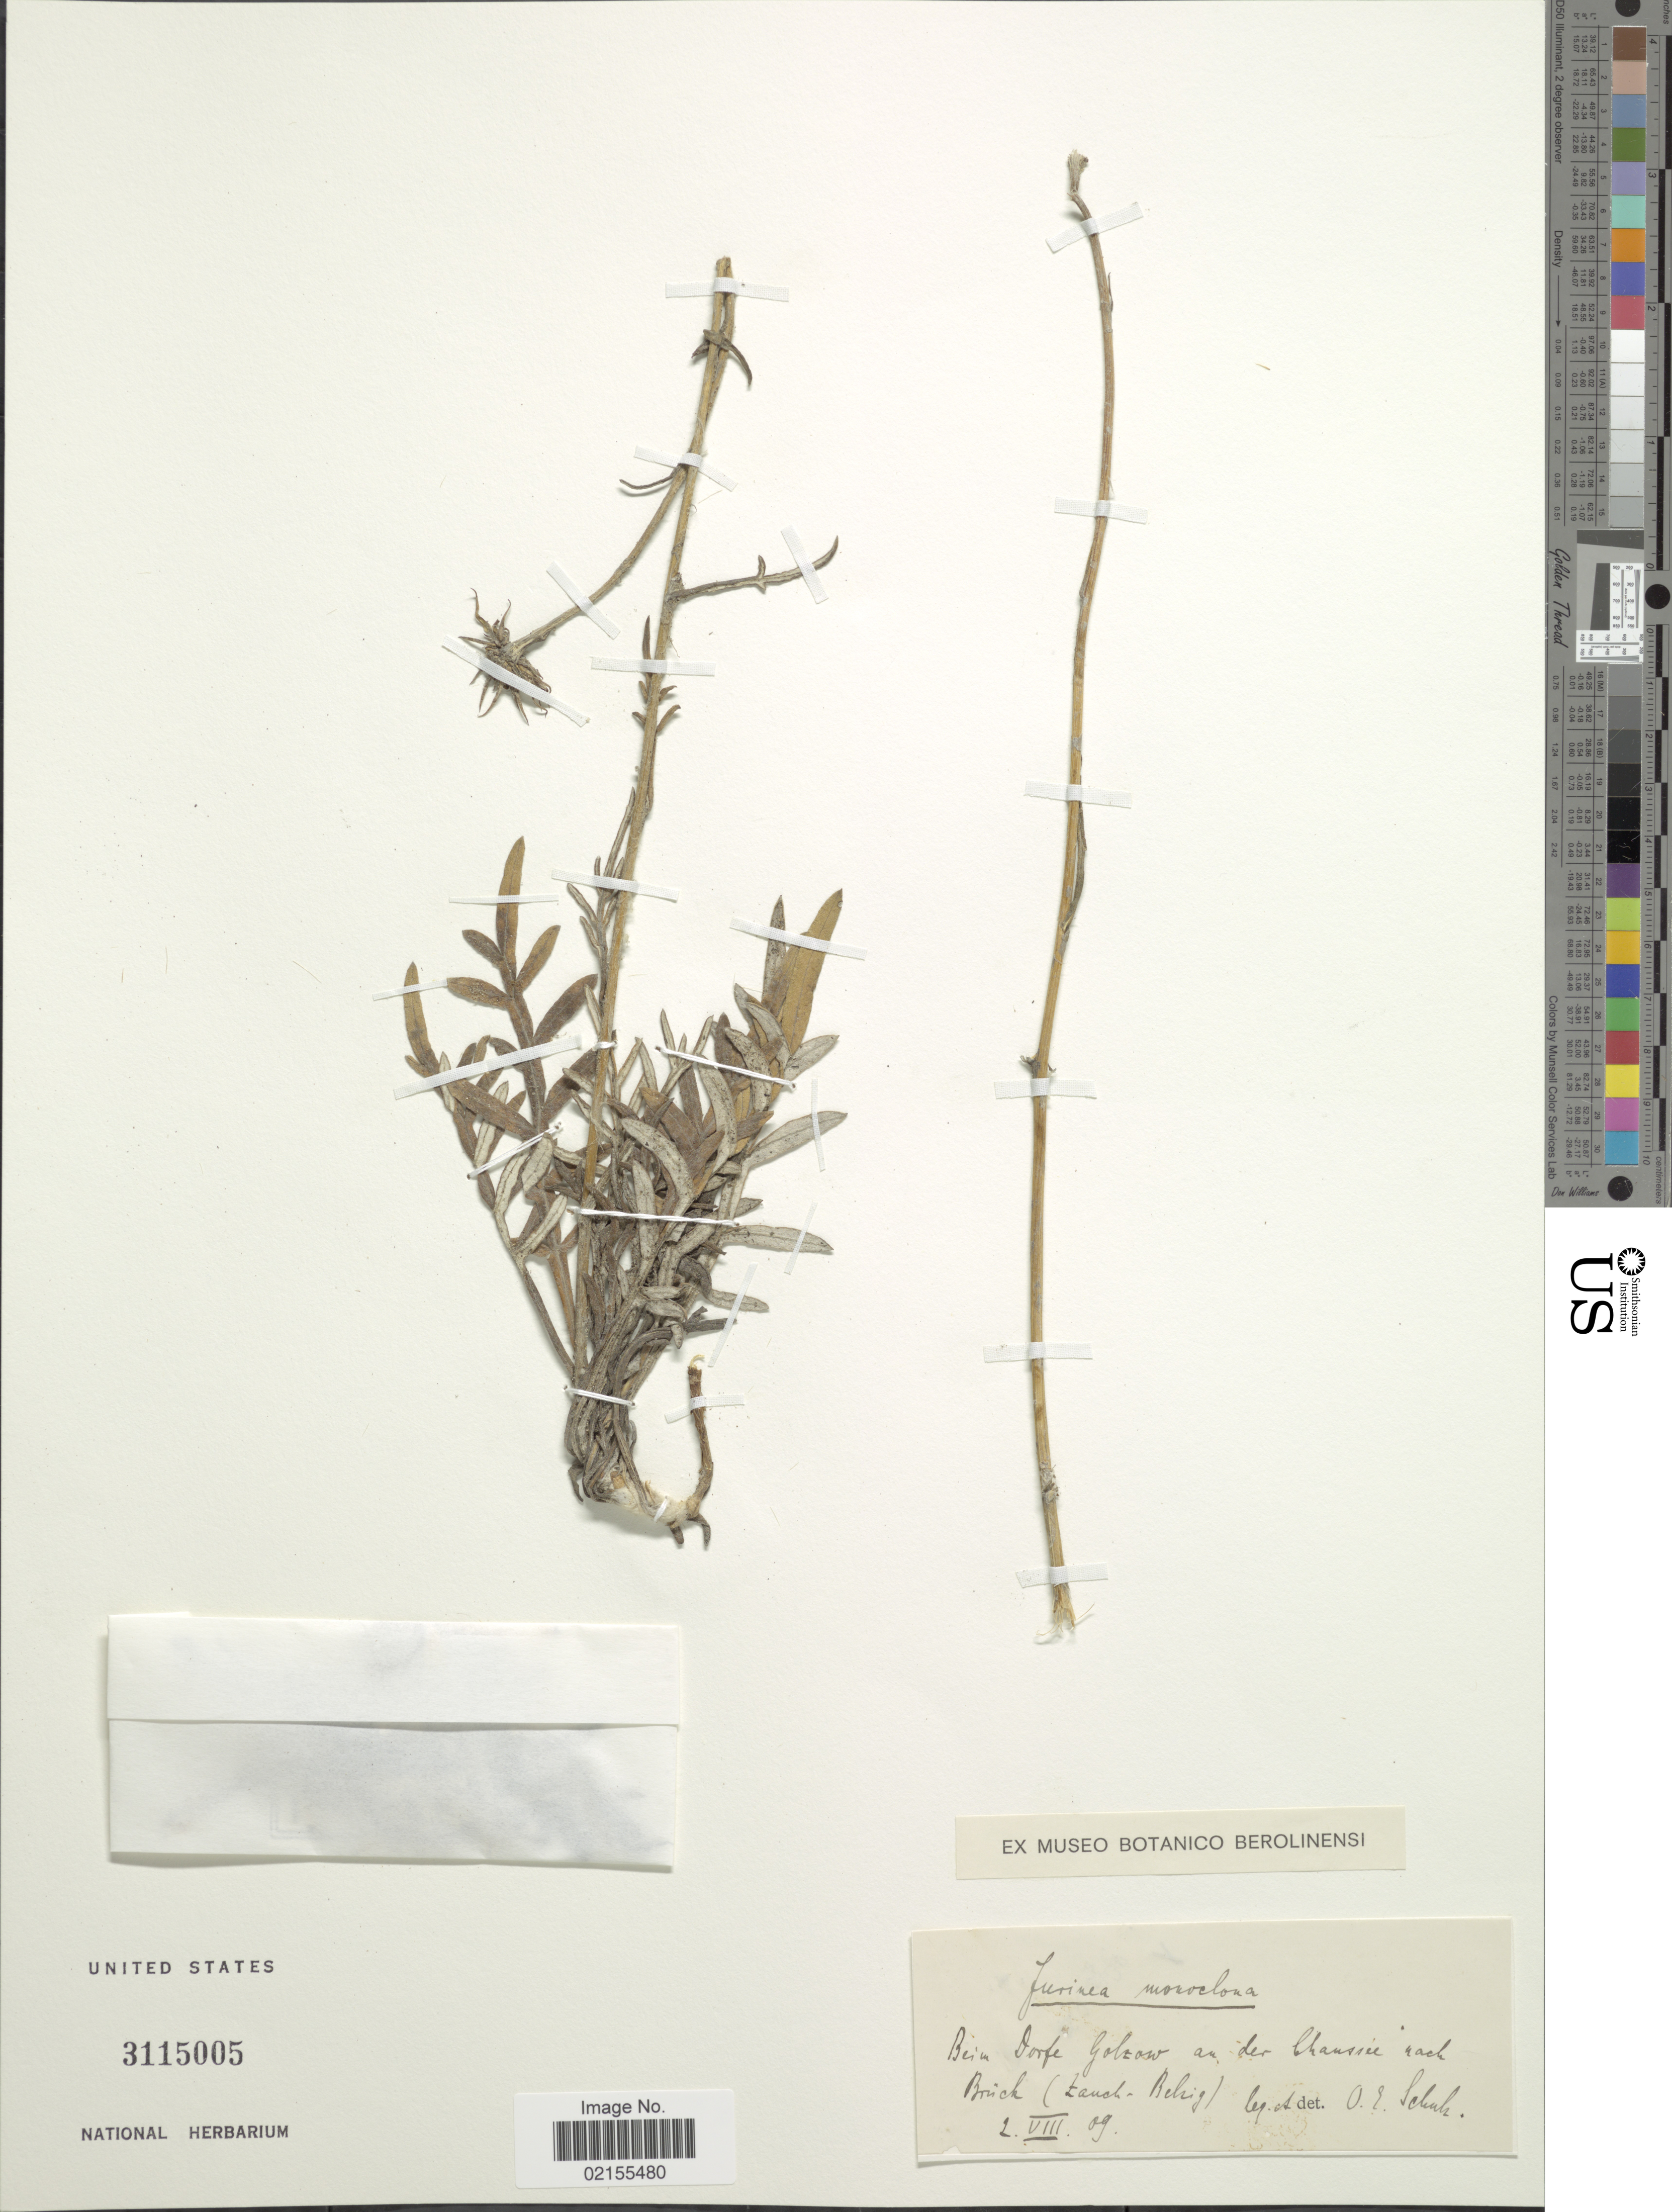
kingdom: Plantae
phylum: Tracheophyta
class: Magnoliopsida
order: Asterales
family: Asteraceae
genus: Jurinea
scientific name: Jurinea monoclona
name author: Asch.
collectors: O. Schulz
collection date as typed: Transcribed d/m/y: 2/8/9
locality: Beim Dorfe Galzow an der Chaussie nach Brick (Lanch-Relzig) [interpreted]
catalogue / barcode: US 3115005